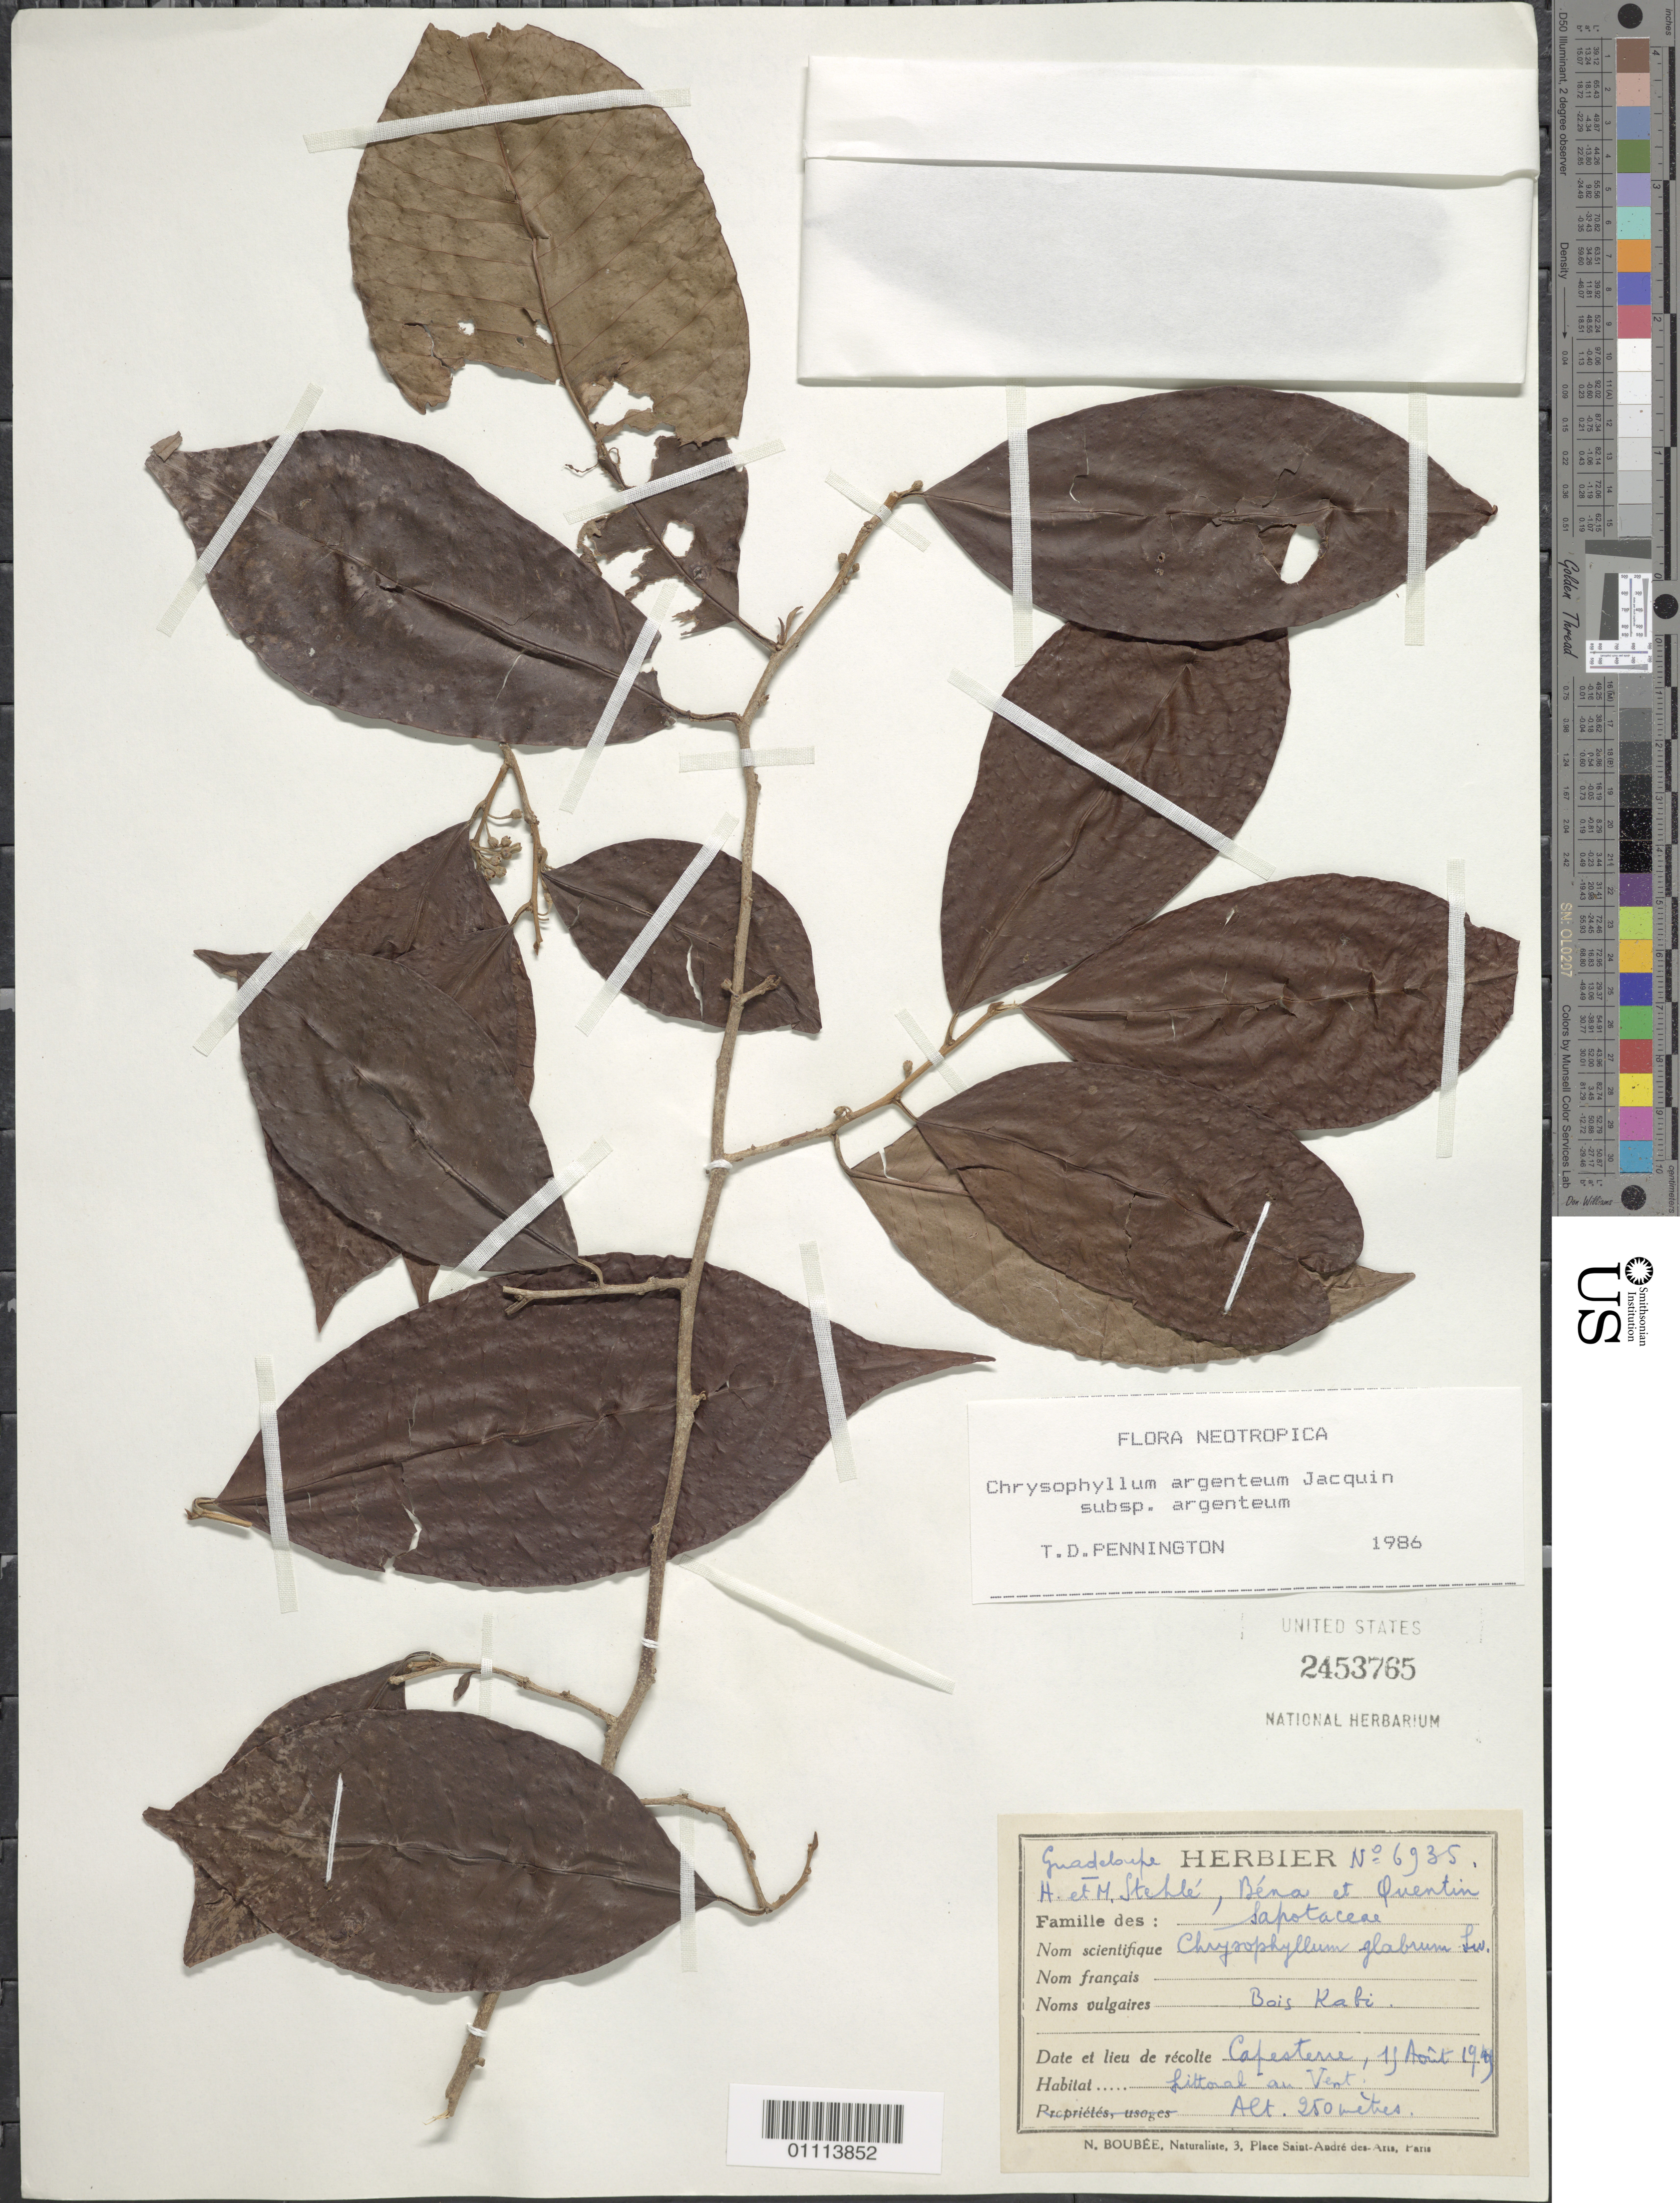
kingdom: Plantae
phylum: Tracheophyta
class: Magnoliopsida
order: Ericales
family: Sapotaceae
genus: Chrysophyllum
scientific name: Chrysophyllum argenteum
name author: Jacq.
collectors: R. Béna & R. Quentin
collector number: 6935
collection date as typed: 11 Aug 1944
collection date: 1944-08-11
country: Guadeloupe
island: Basse Terre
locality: Capesterre, littoral au Vent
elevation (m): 250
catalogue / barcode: US 2453765